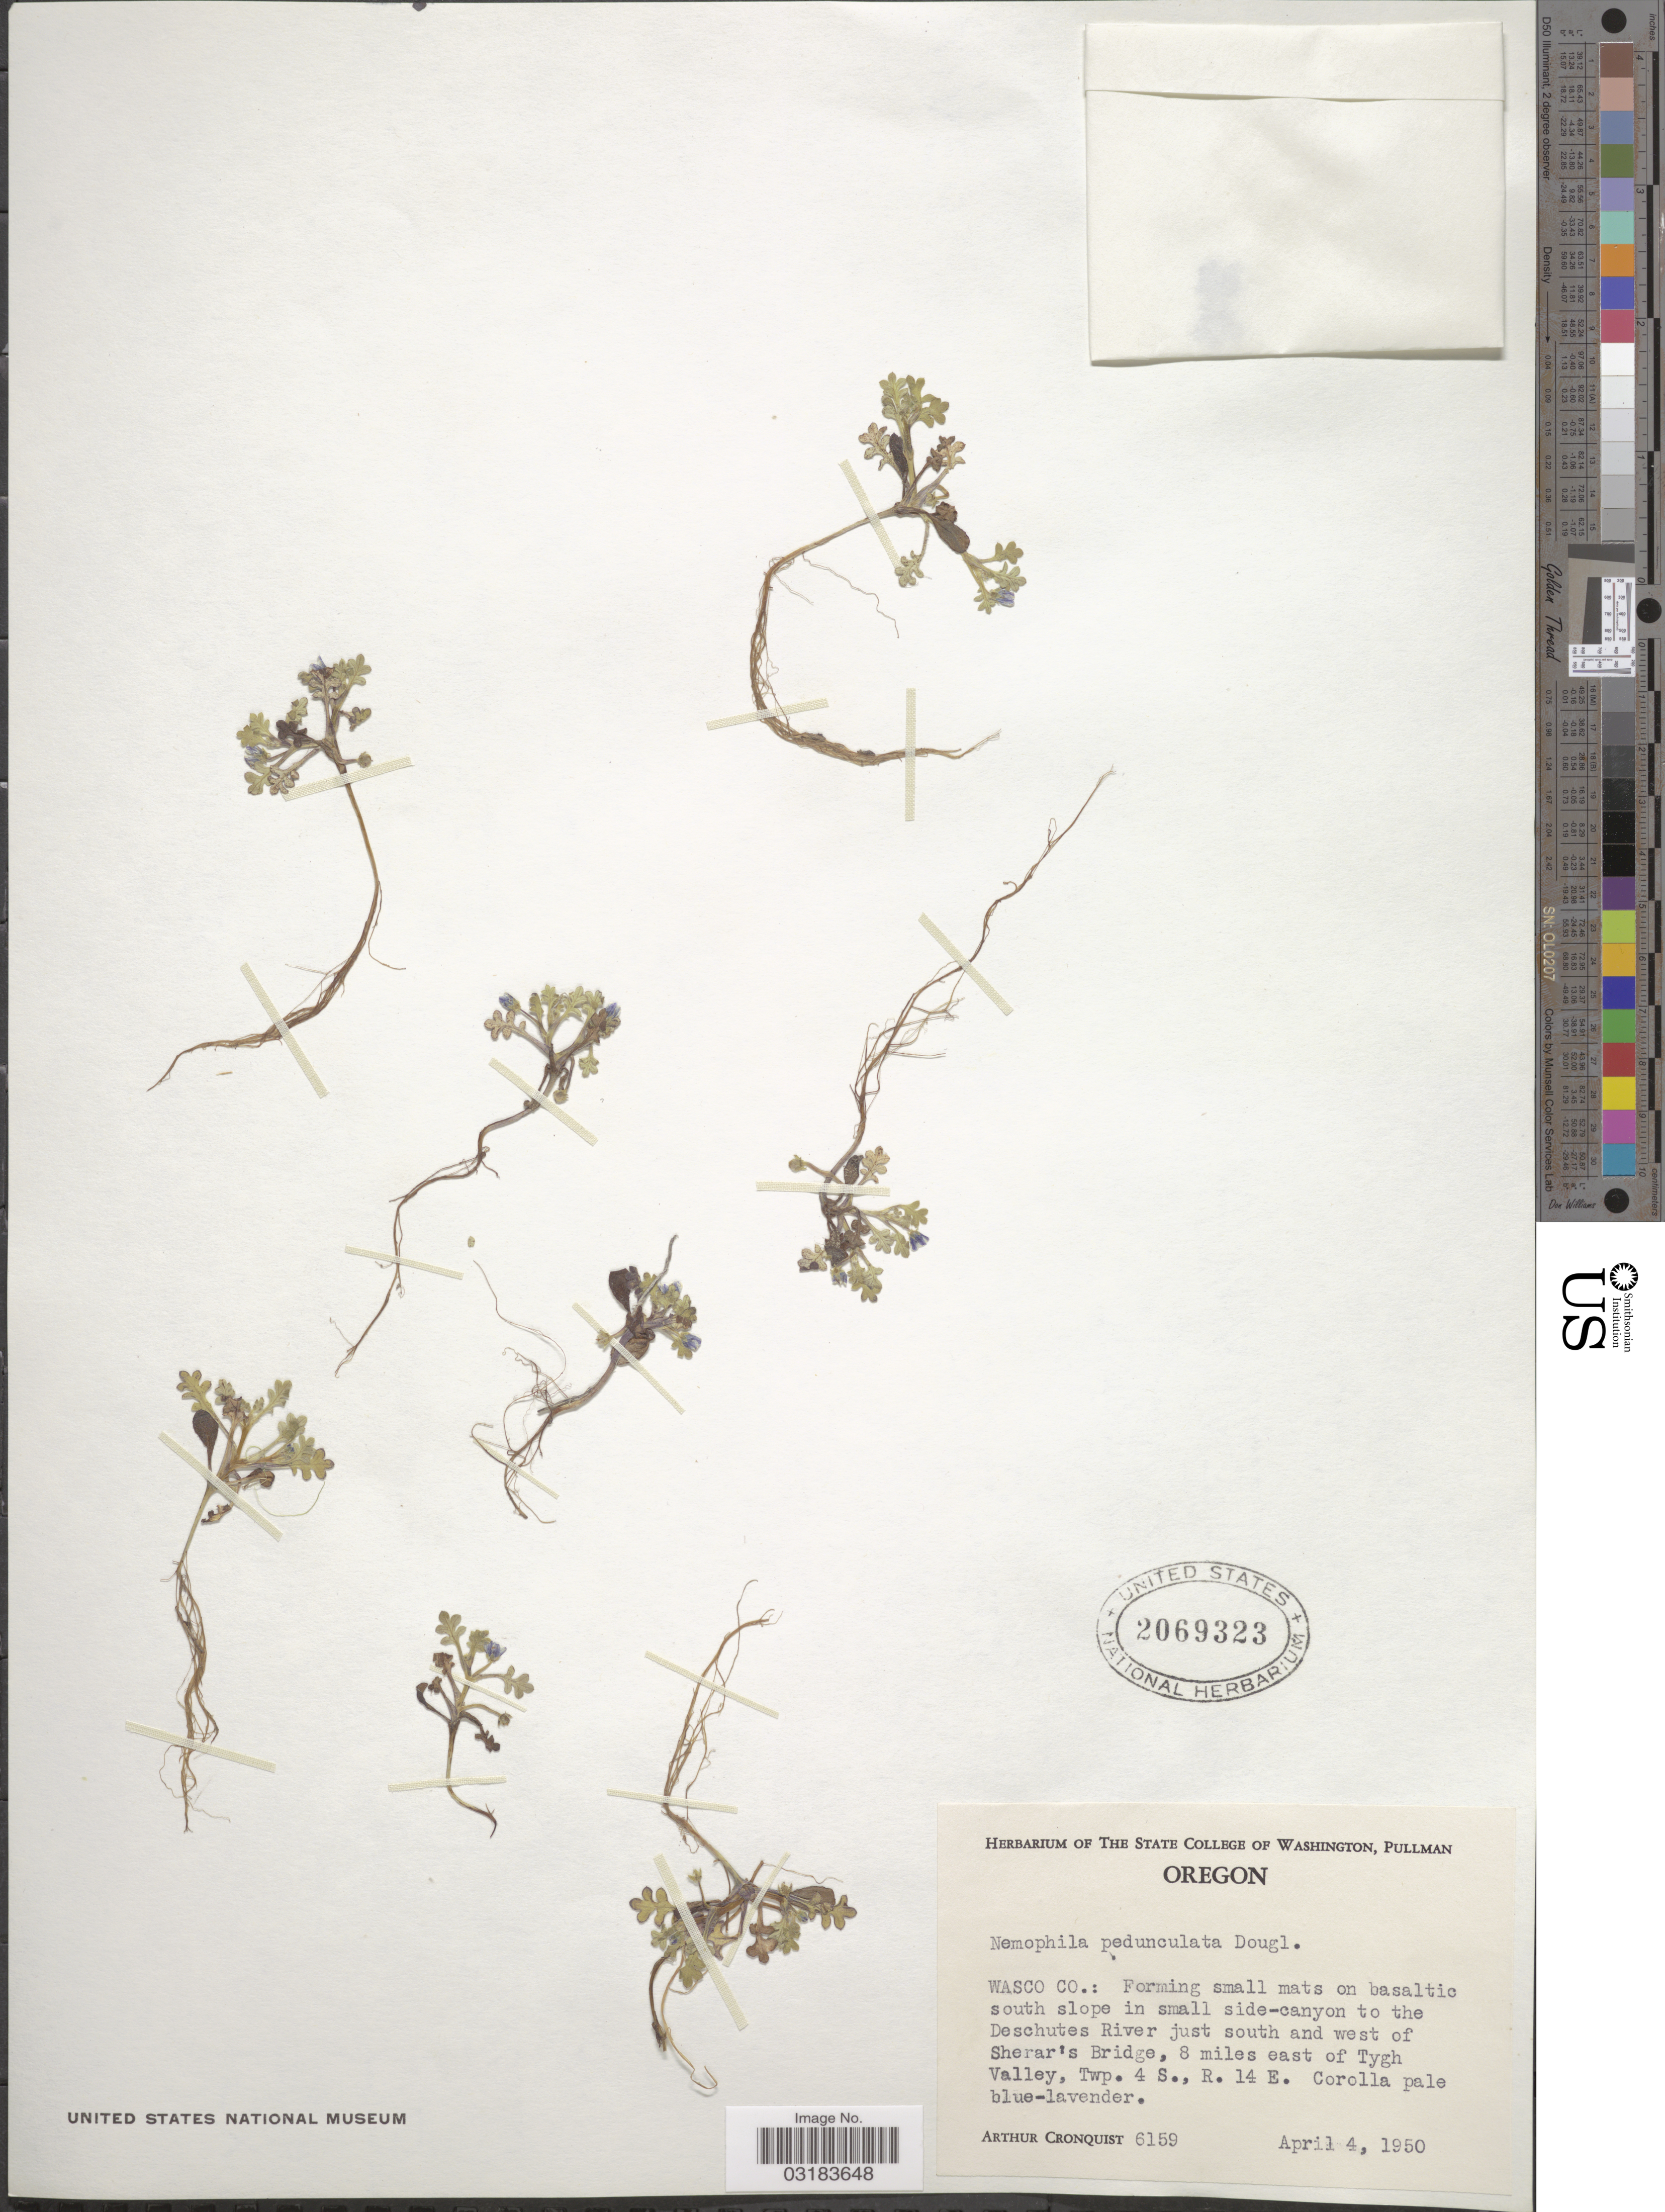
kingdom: Plantae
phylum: Tracheophyta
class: Magnoliopsida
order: Boraginales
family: Hydrophyllaceae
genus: Nemophila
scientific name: Nemophila pedunculata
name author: Douglas ex Benth.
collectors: A. J. Cronquist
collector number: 6159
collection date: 1950-04-04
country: United States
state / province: Oregon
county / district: Wasco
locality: Wasco Co.: Forming small mats on basaltic south slope in small side-canyon to the Deschutes River just south and west of Sherar's Bridge, 8 miles east of Tygh Valley, Twp. 4 S., R. 14 E.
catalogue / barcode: US 2069323